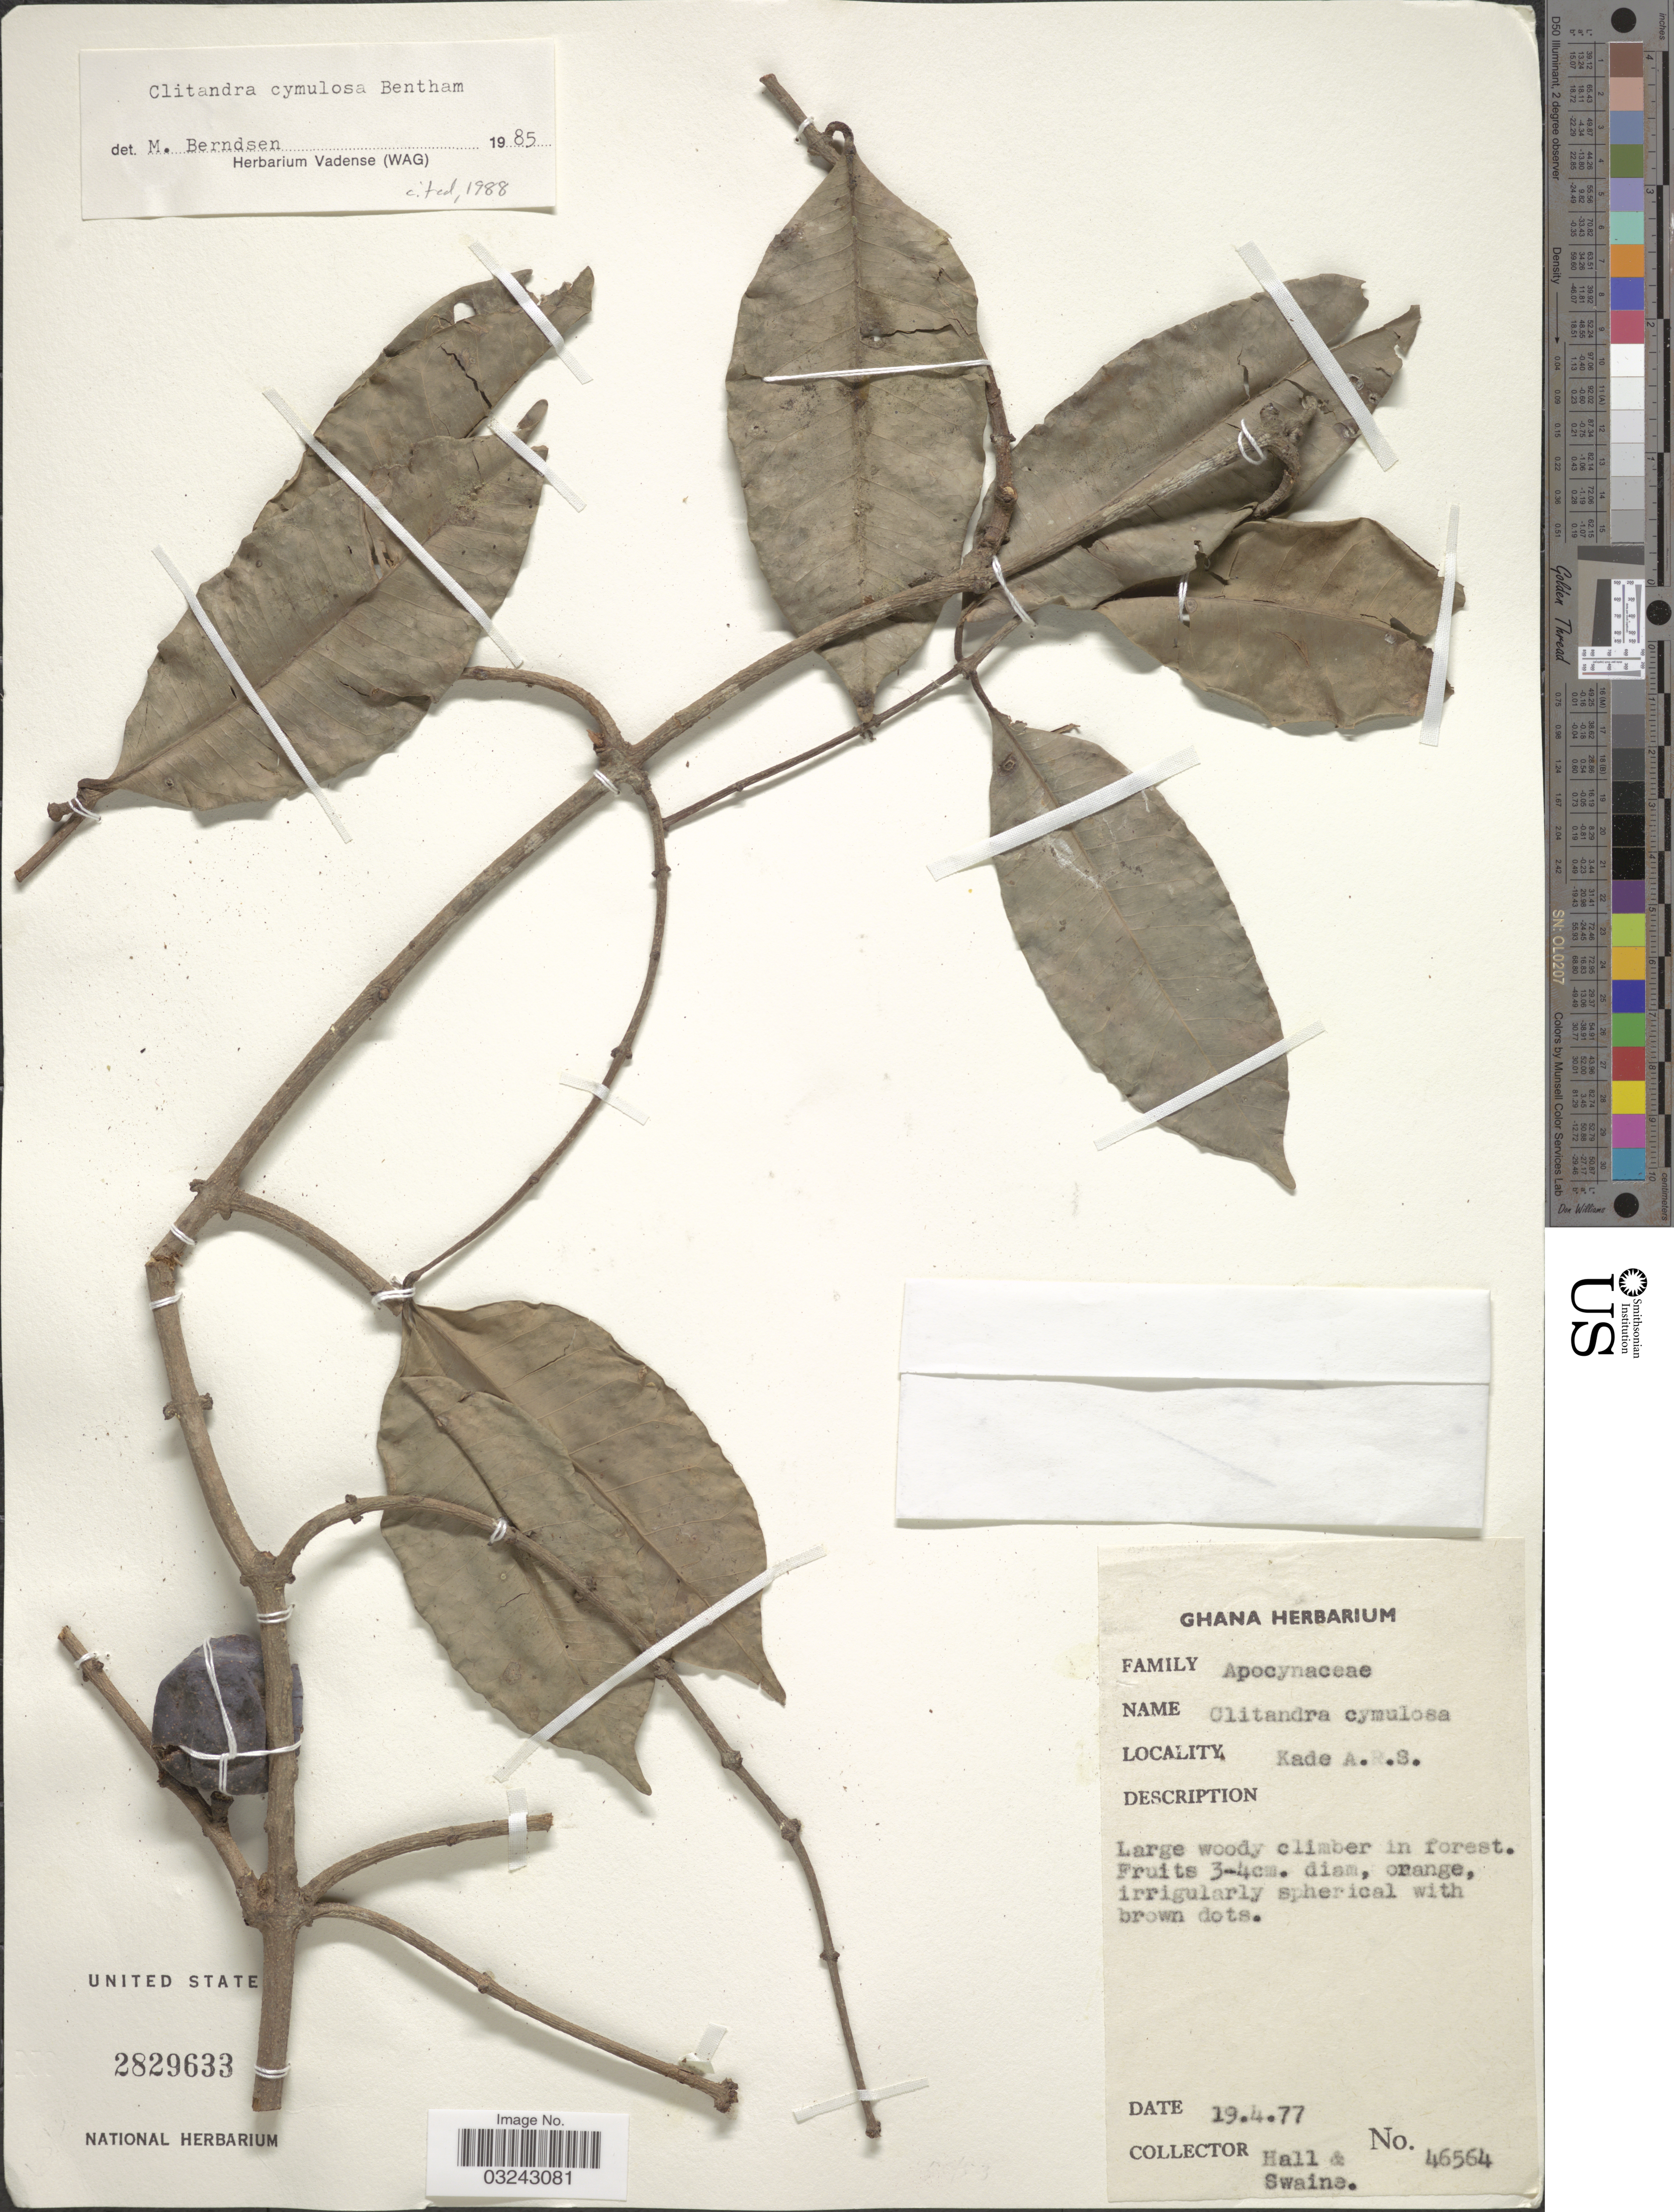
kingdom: Plantae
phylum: Tracheophyta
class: Magnoliopsida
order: Gentianales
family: Apocynaceae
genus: Clitandra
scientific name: Clitandra cymulosa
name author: Benth.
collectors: -- Hall & M. Swaine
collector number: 46564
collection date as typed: Transcribed d/m/y: 19/4/77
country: Ghana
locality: Kade, A.R.S.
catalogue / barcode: US 2829633